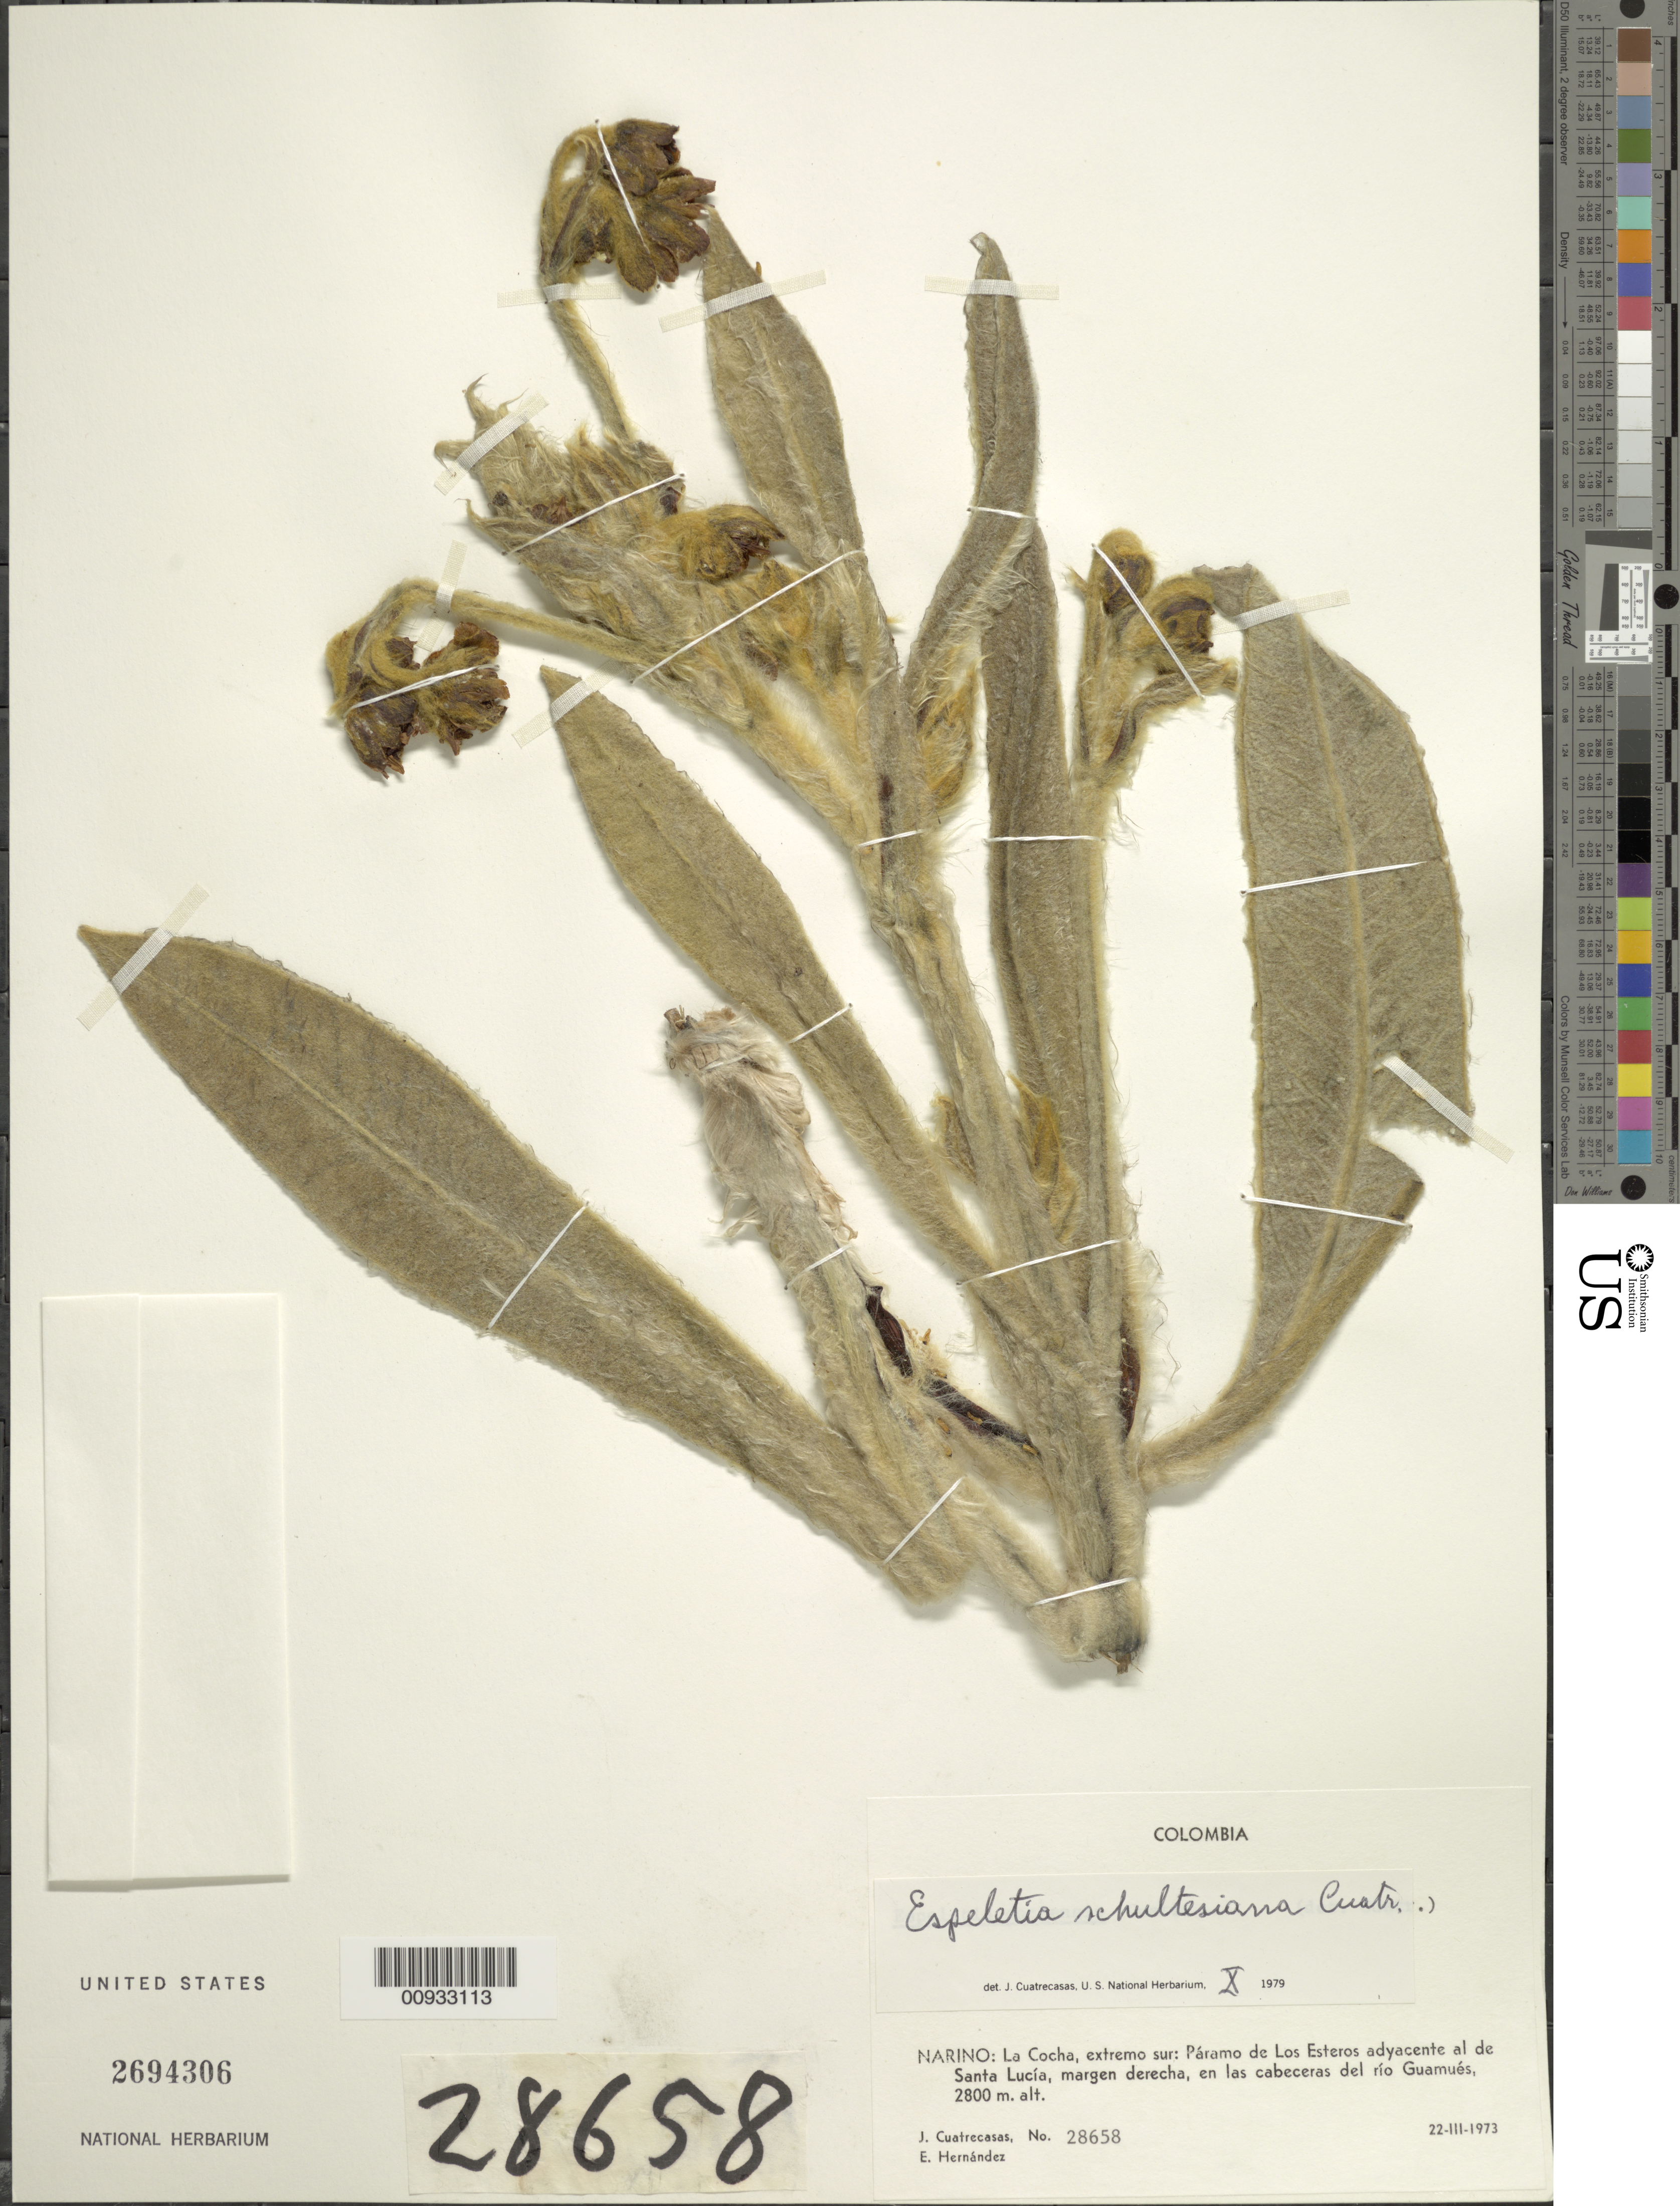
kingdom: Plantae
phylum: Tracheophyta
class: Magnoliopsida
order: Asterales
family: Asteraceae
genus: Espeletia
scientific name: Espeletia schultesiana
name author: Cuatrec.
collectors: J. Cuatrecasas & E. Hernández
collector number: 28658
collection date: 1973-03-22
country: Colombia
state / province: Nariño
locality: La Cocha, extremo sur, Paramo de Los Esteros adyacente al de Santa Lucia, margen derecha, en las cabeceras del rio Guamues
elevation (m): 2800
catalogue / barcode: US 2694306